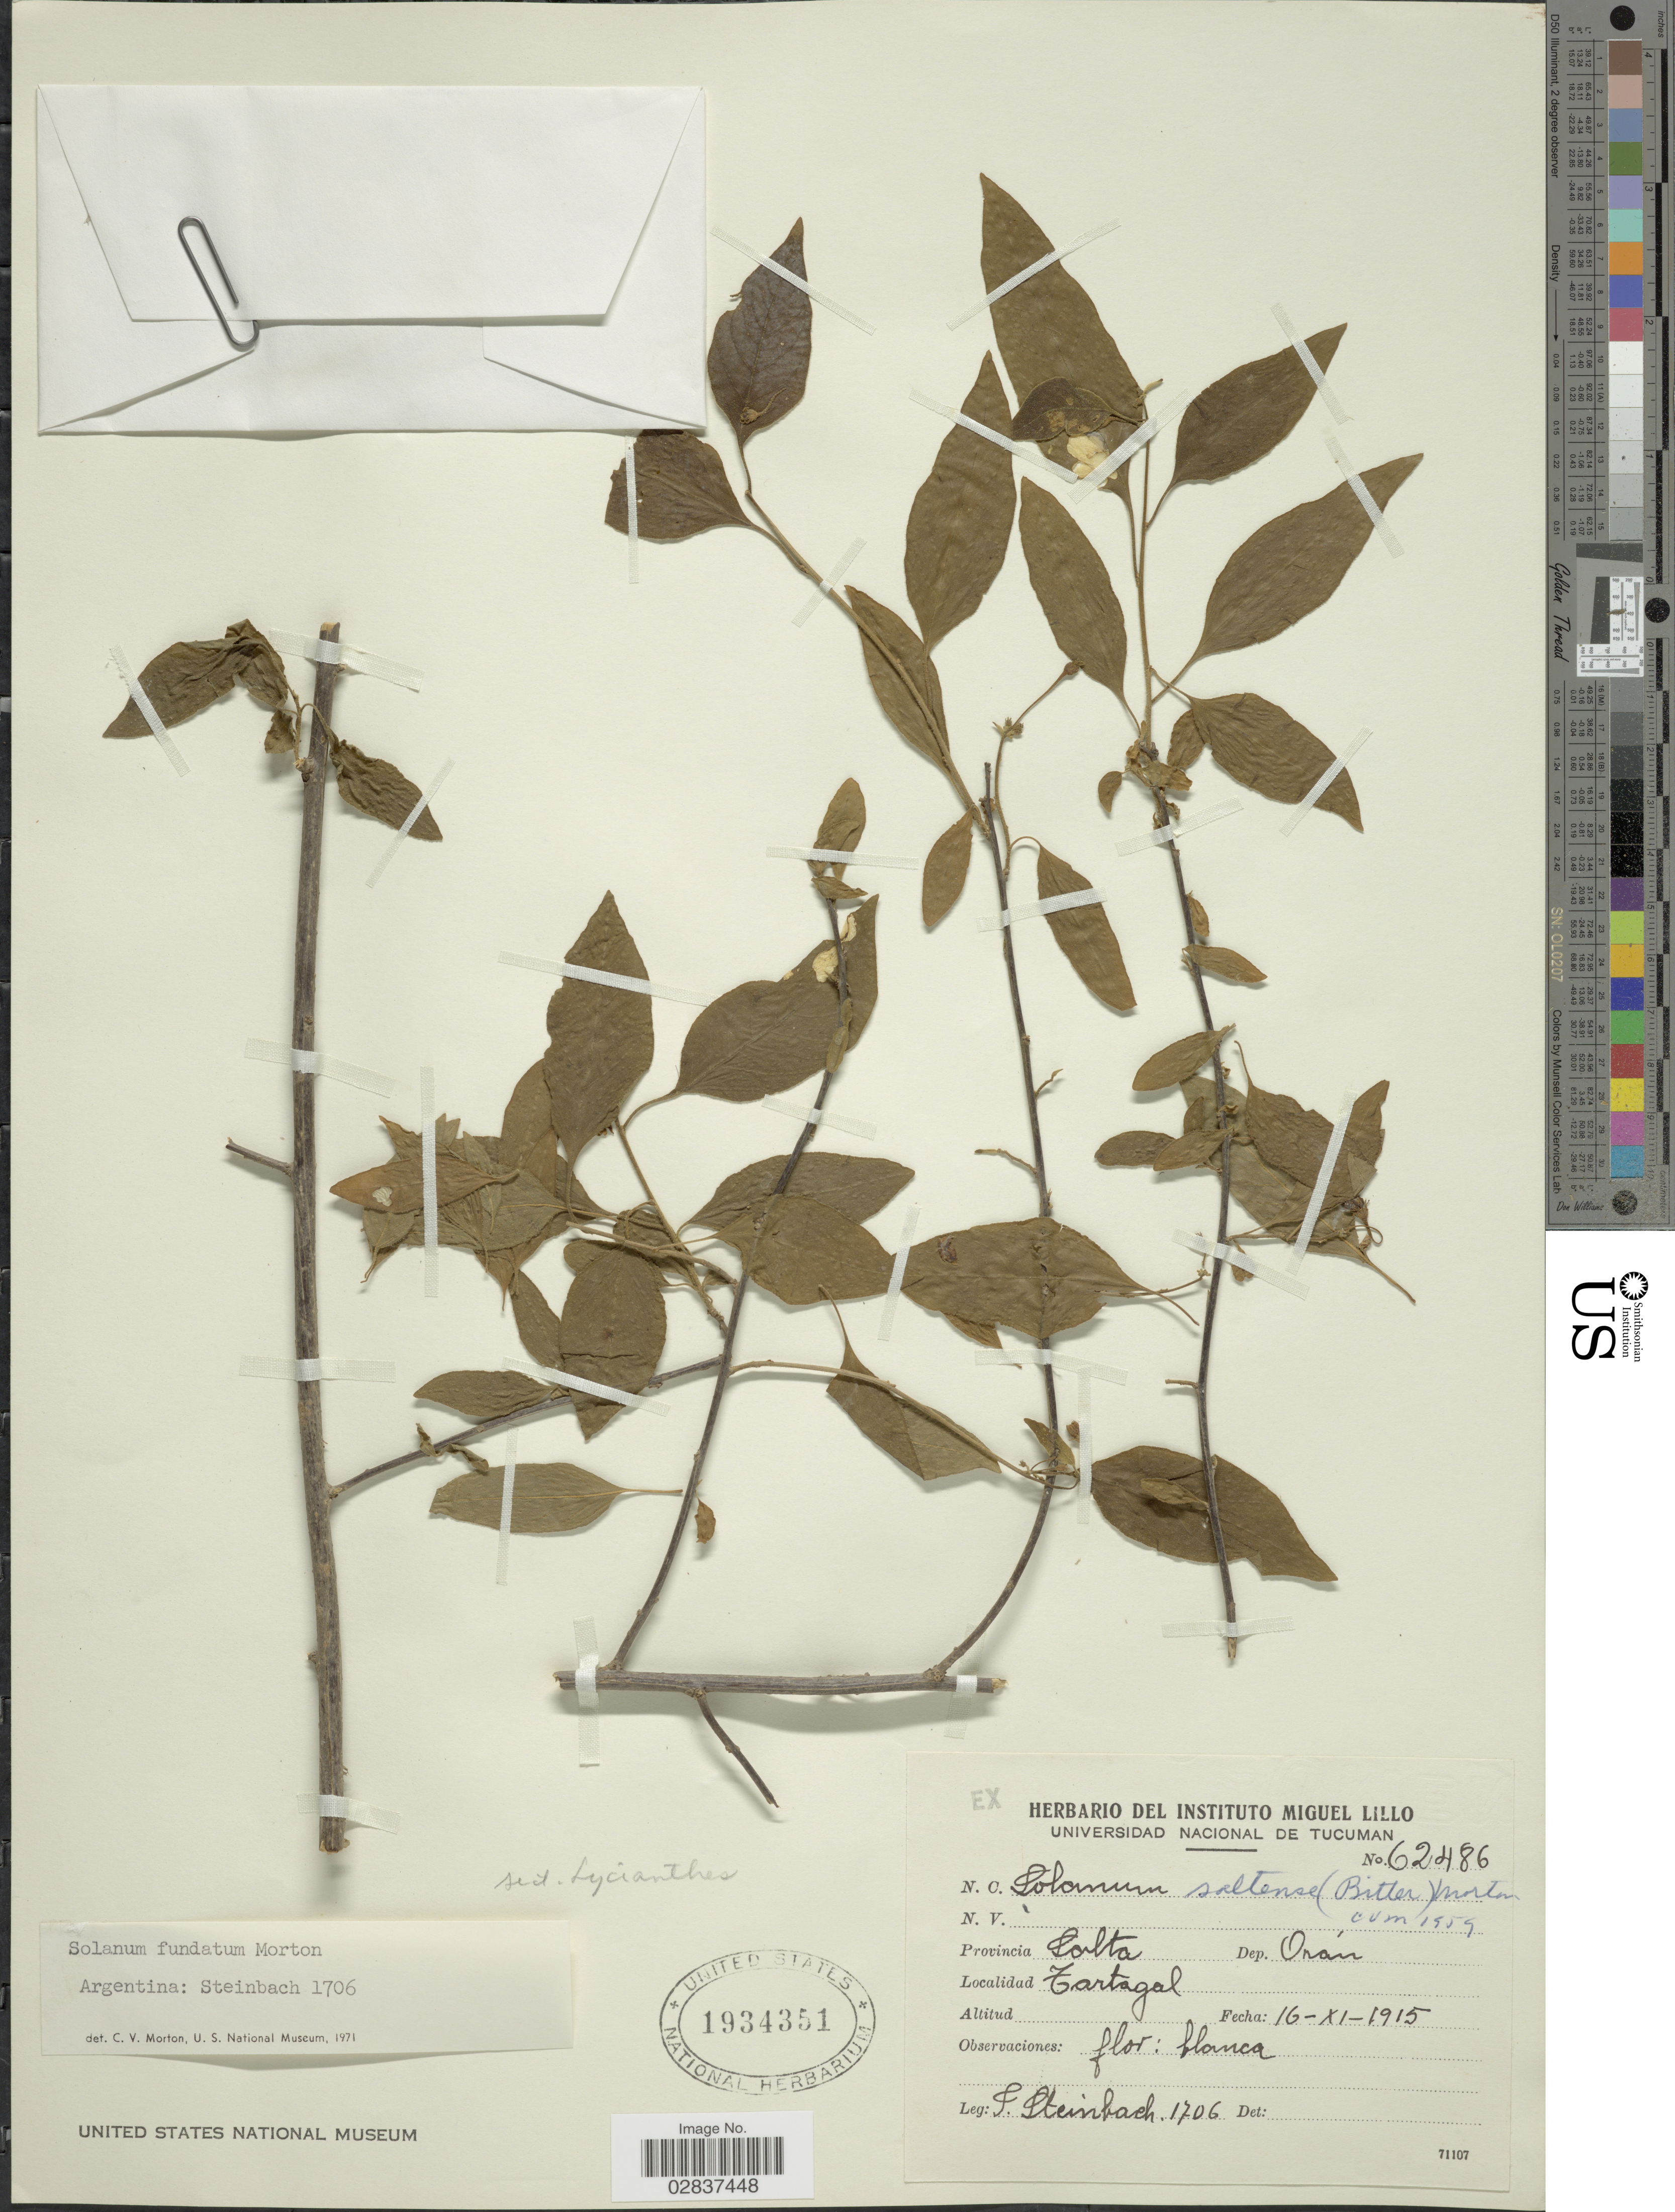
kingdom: Plantae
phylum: Tracheophyta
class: Magnoliopsida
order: Solanales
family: Solanaceae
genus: Lycianthes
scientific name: Lycianthes fasciculata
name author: (Rusby) Bitter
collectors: J. Steinbach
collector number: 1706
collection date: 1915-11-16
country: Argentina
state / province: Salta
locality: Dep. Orán, Tartagal.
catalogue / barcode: US 1934351